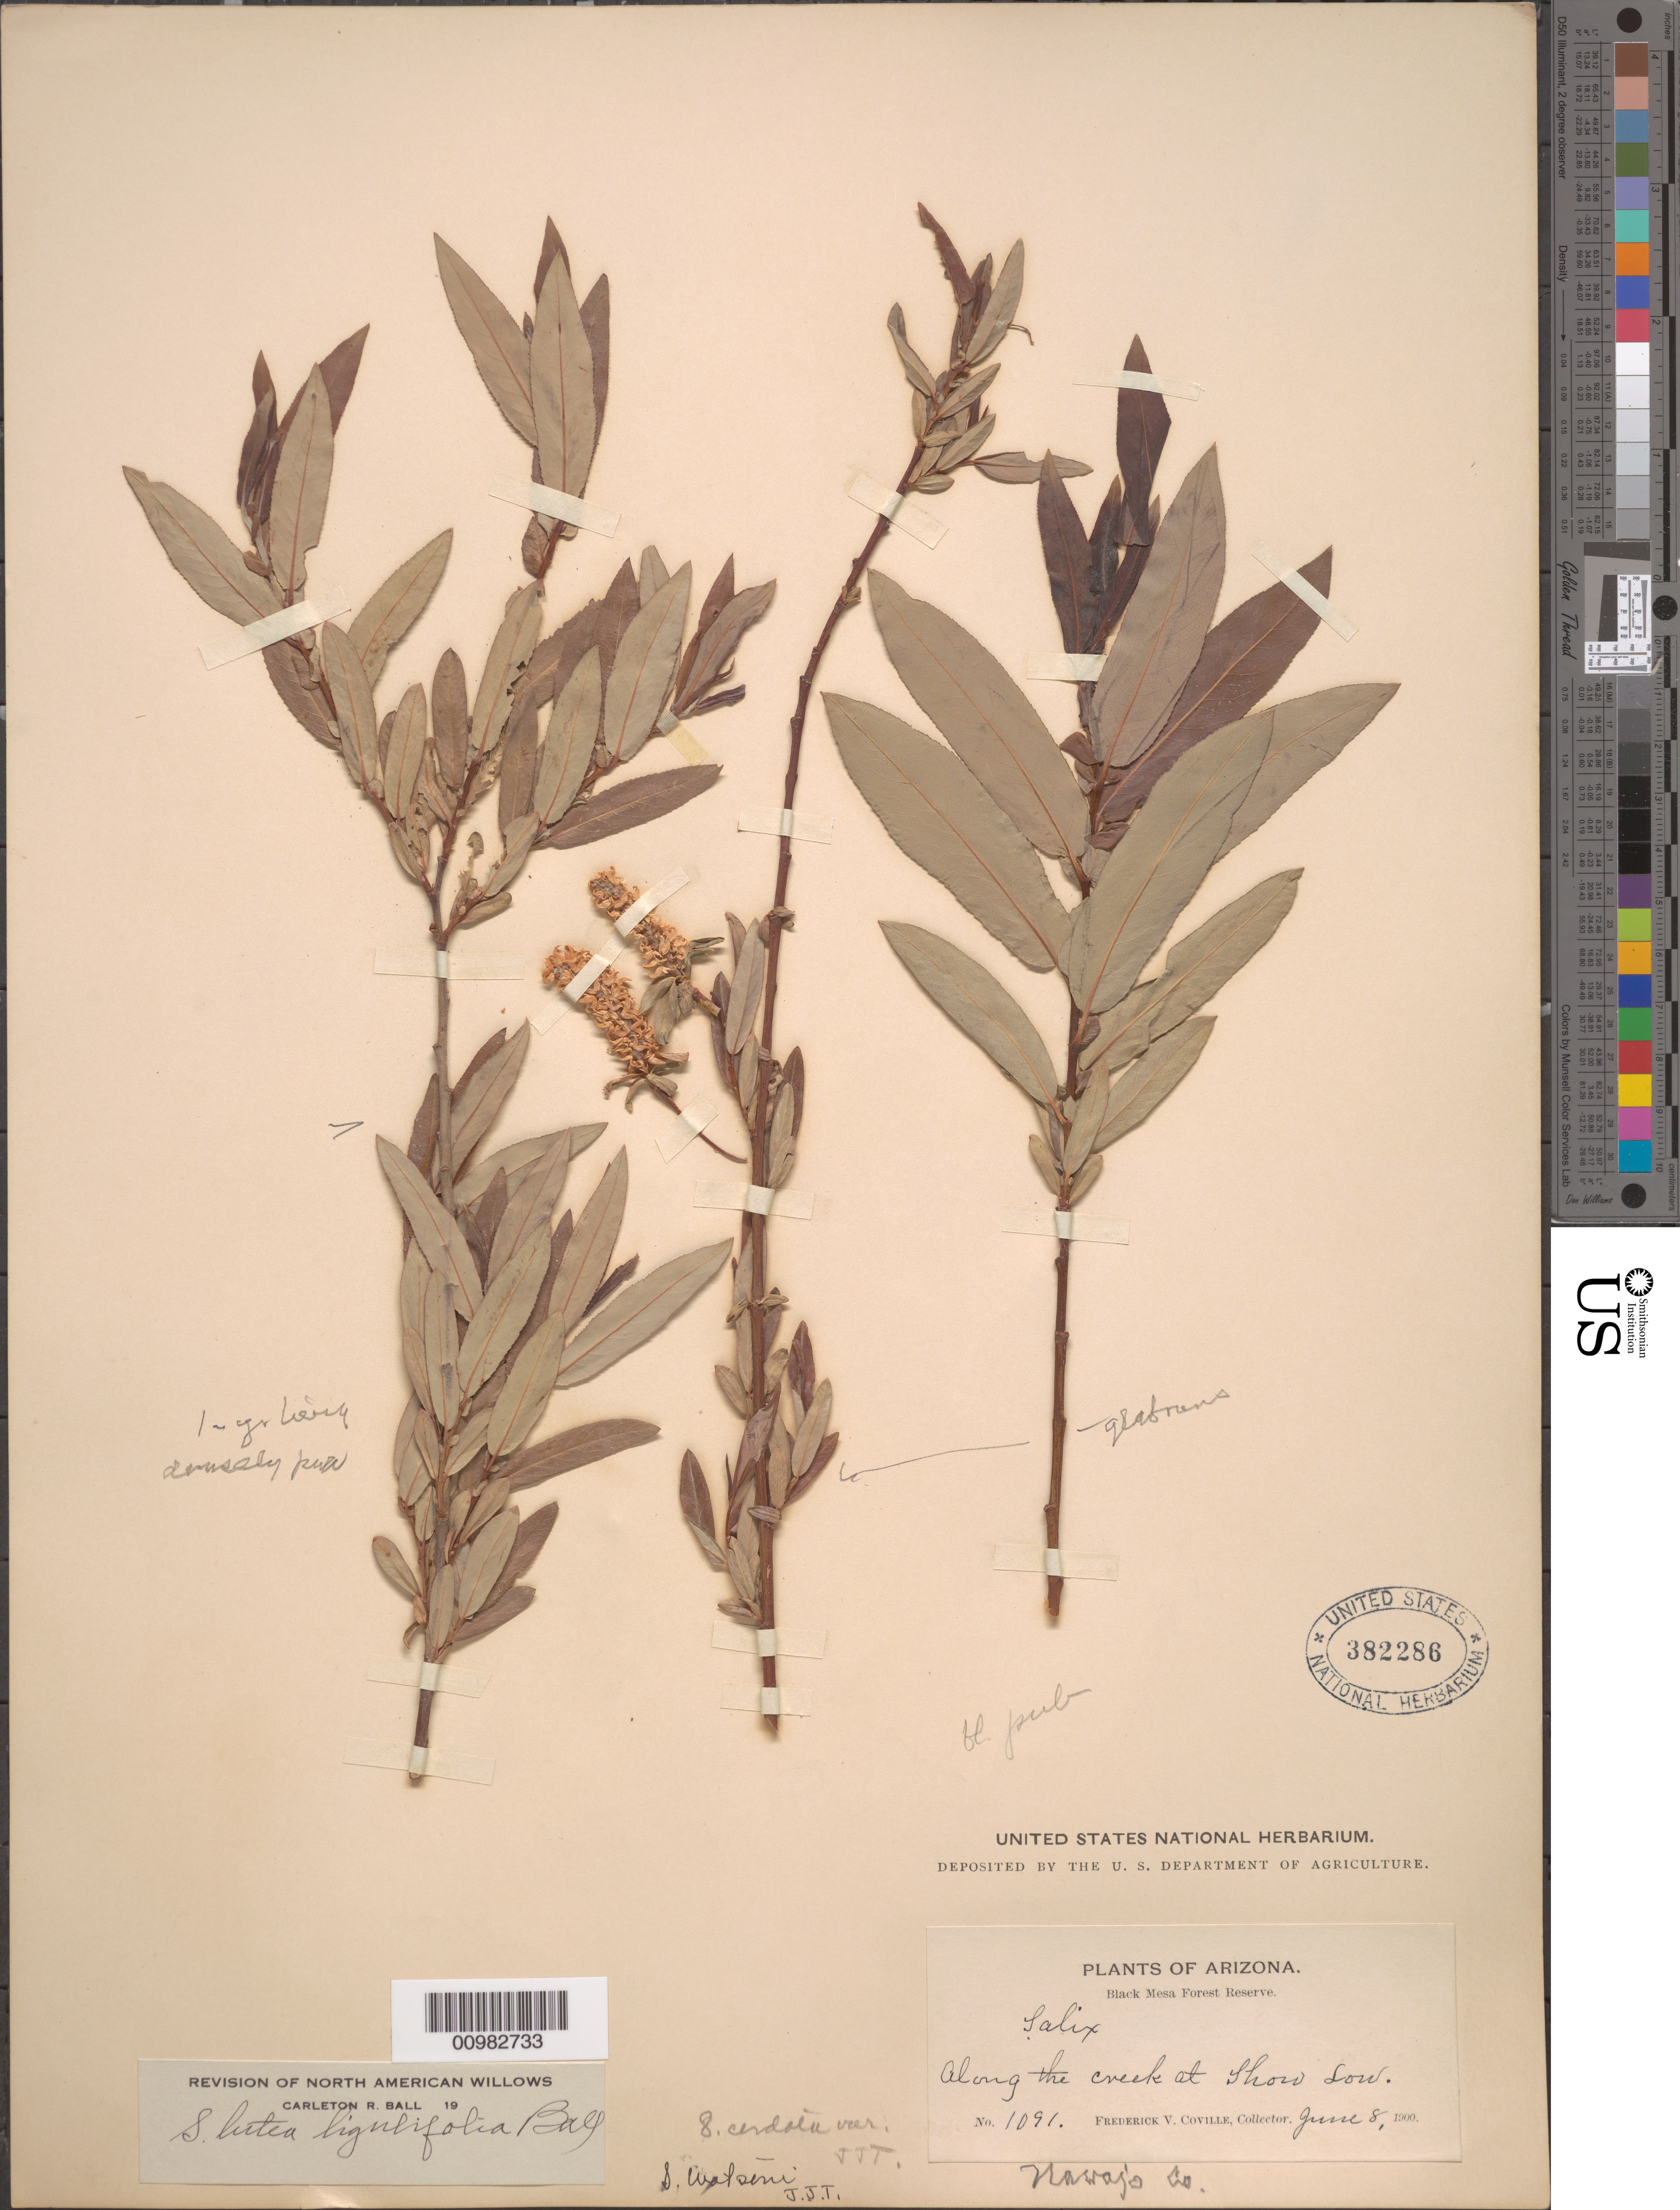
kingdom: Plantae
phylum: Tracheophyta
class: Magnoliopsida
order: Malpighiales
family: Salicaceae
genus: Salix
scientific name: Salix ligulifolia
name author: (C.R. Ball) C.R. Ball ex C.K. Schneid.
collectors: F. V. Coville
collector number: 1091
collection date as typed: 08 Jun 1900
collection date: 1900-06-08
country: United States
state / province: Arizona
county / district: Navajo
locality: Along the creek at Show Low.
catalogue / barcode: US 382286